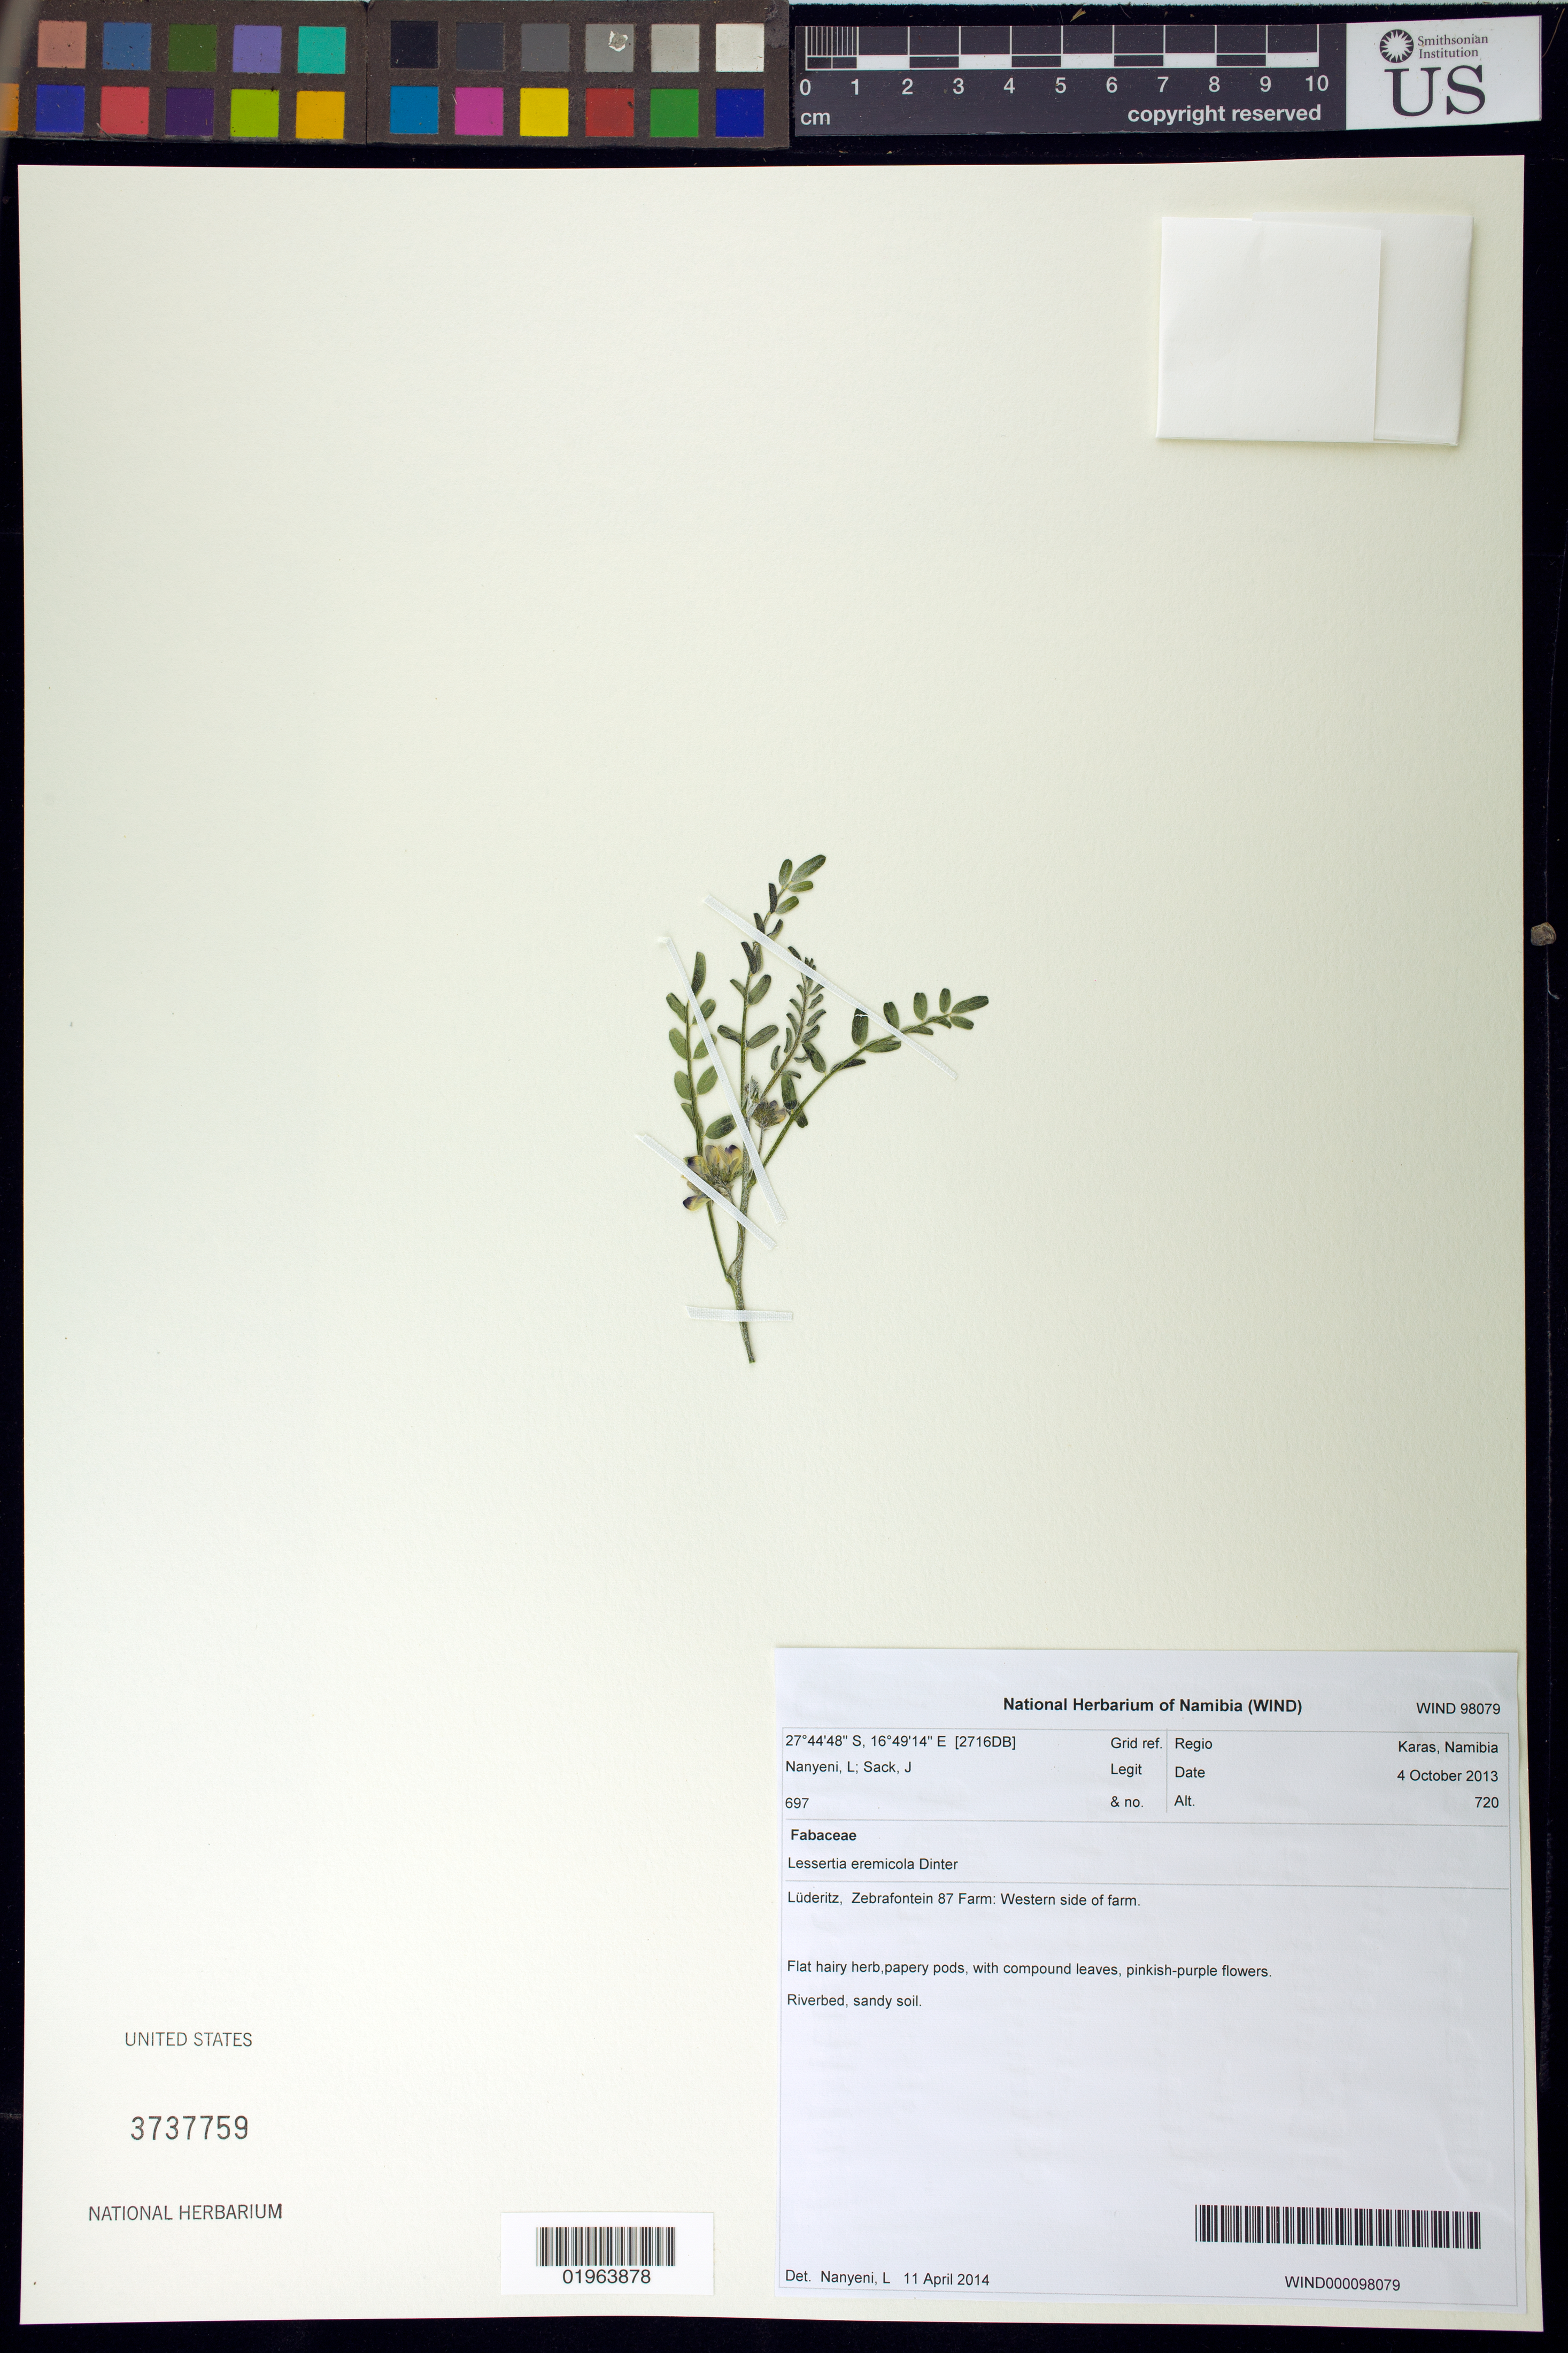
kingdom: Plantae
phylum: Tracheophyta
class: Magnoliopsida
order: Fabales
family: Fabaceae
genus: Lessertia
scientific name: Lessertia eremicola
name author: Dinter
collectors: L. Nanyeni & J. Sack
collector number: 697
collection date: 2013-10-04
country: Namibia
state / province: Karas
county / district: Luderitz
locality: Zebrafontein 87 Farm, western side of farm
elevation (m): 720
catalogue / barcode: US 3737759